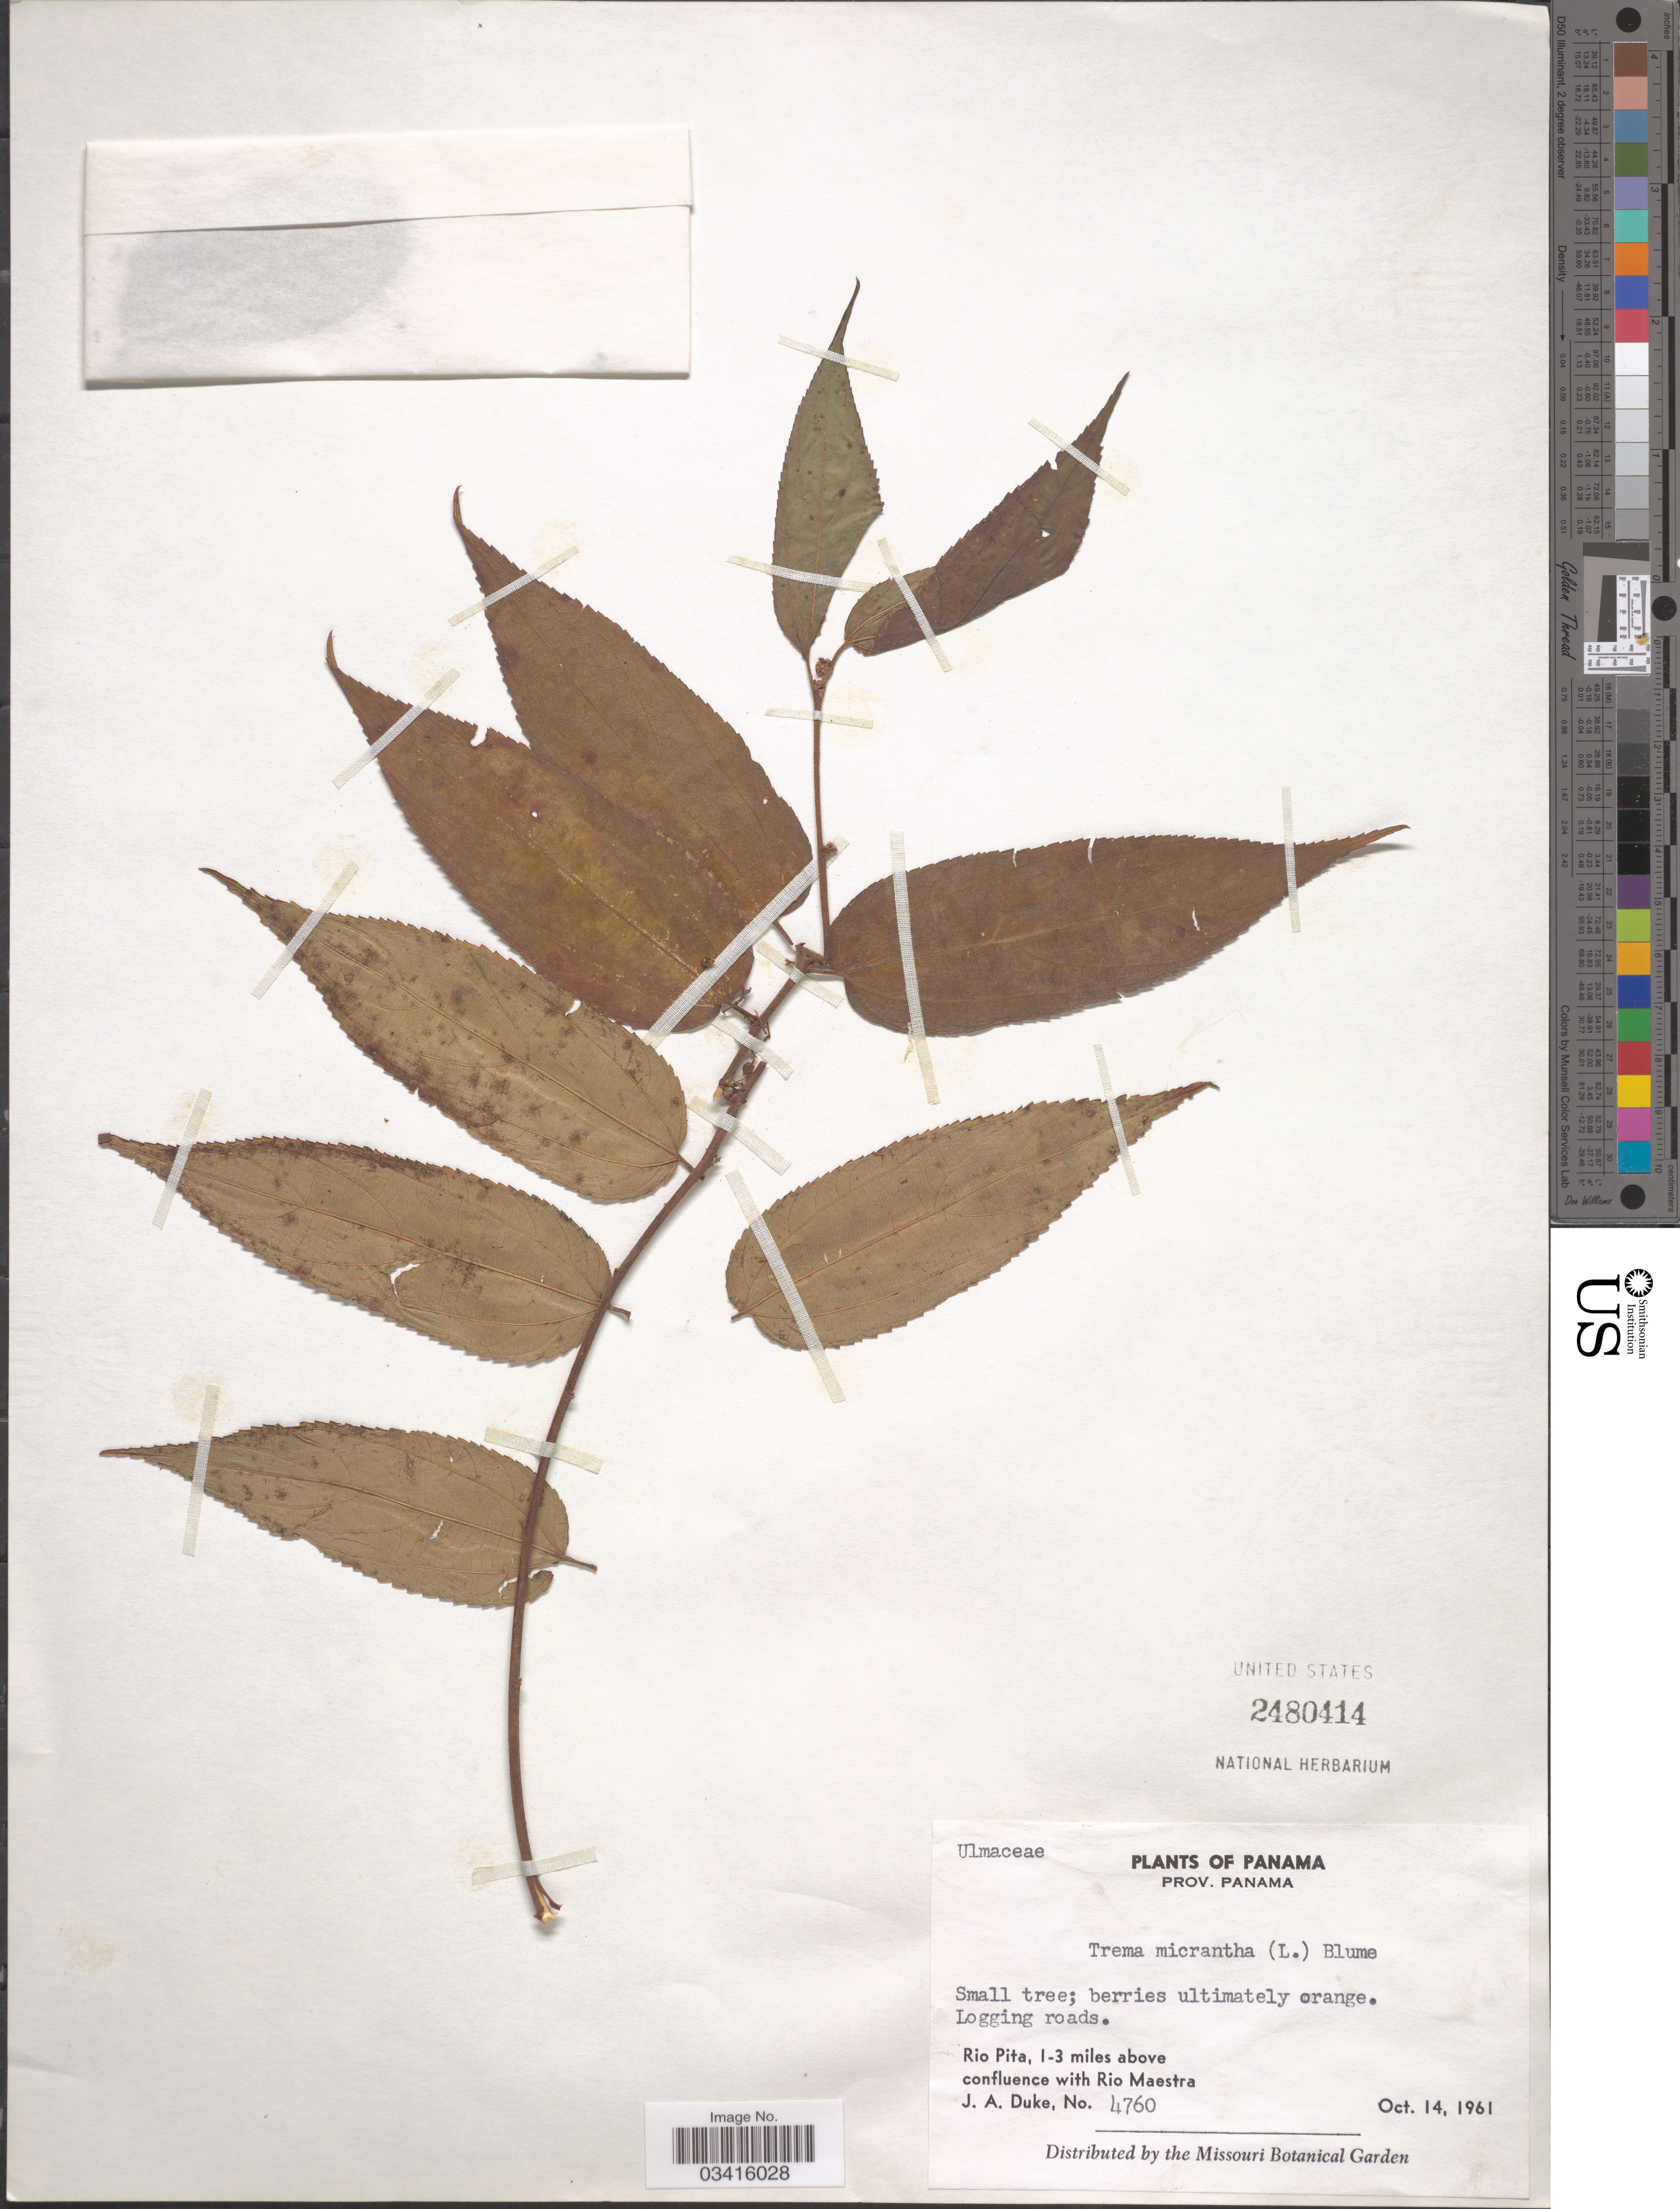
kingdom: Plantae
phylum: Tracheophyta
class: Magnoliopsida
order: Rosales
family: Cannabaceae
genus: Trema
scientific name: Trema micranthum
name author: (L.) Blume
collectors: J. A. Duke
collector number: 4760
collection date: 1961-10-14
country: Panama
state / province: Panamá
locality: Logging roads. Rio Pita, 1-3 miles above confluence with Rio Maestra.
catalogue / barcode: US 2480414